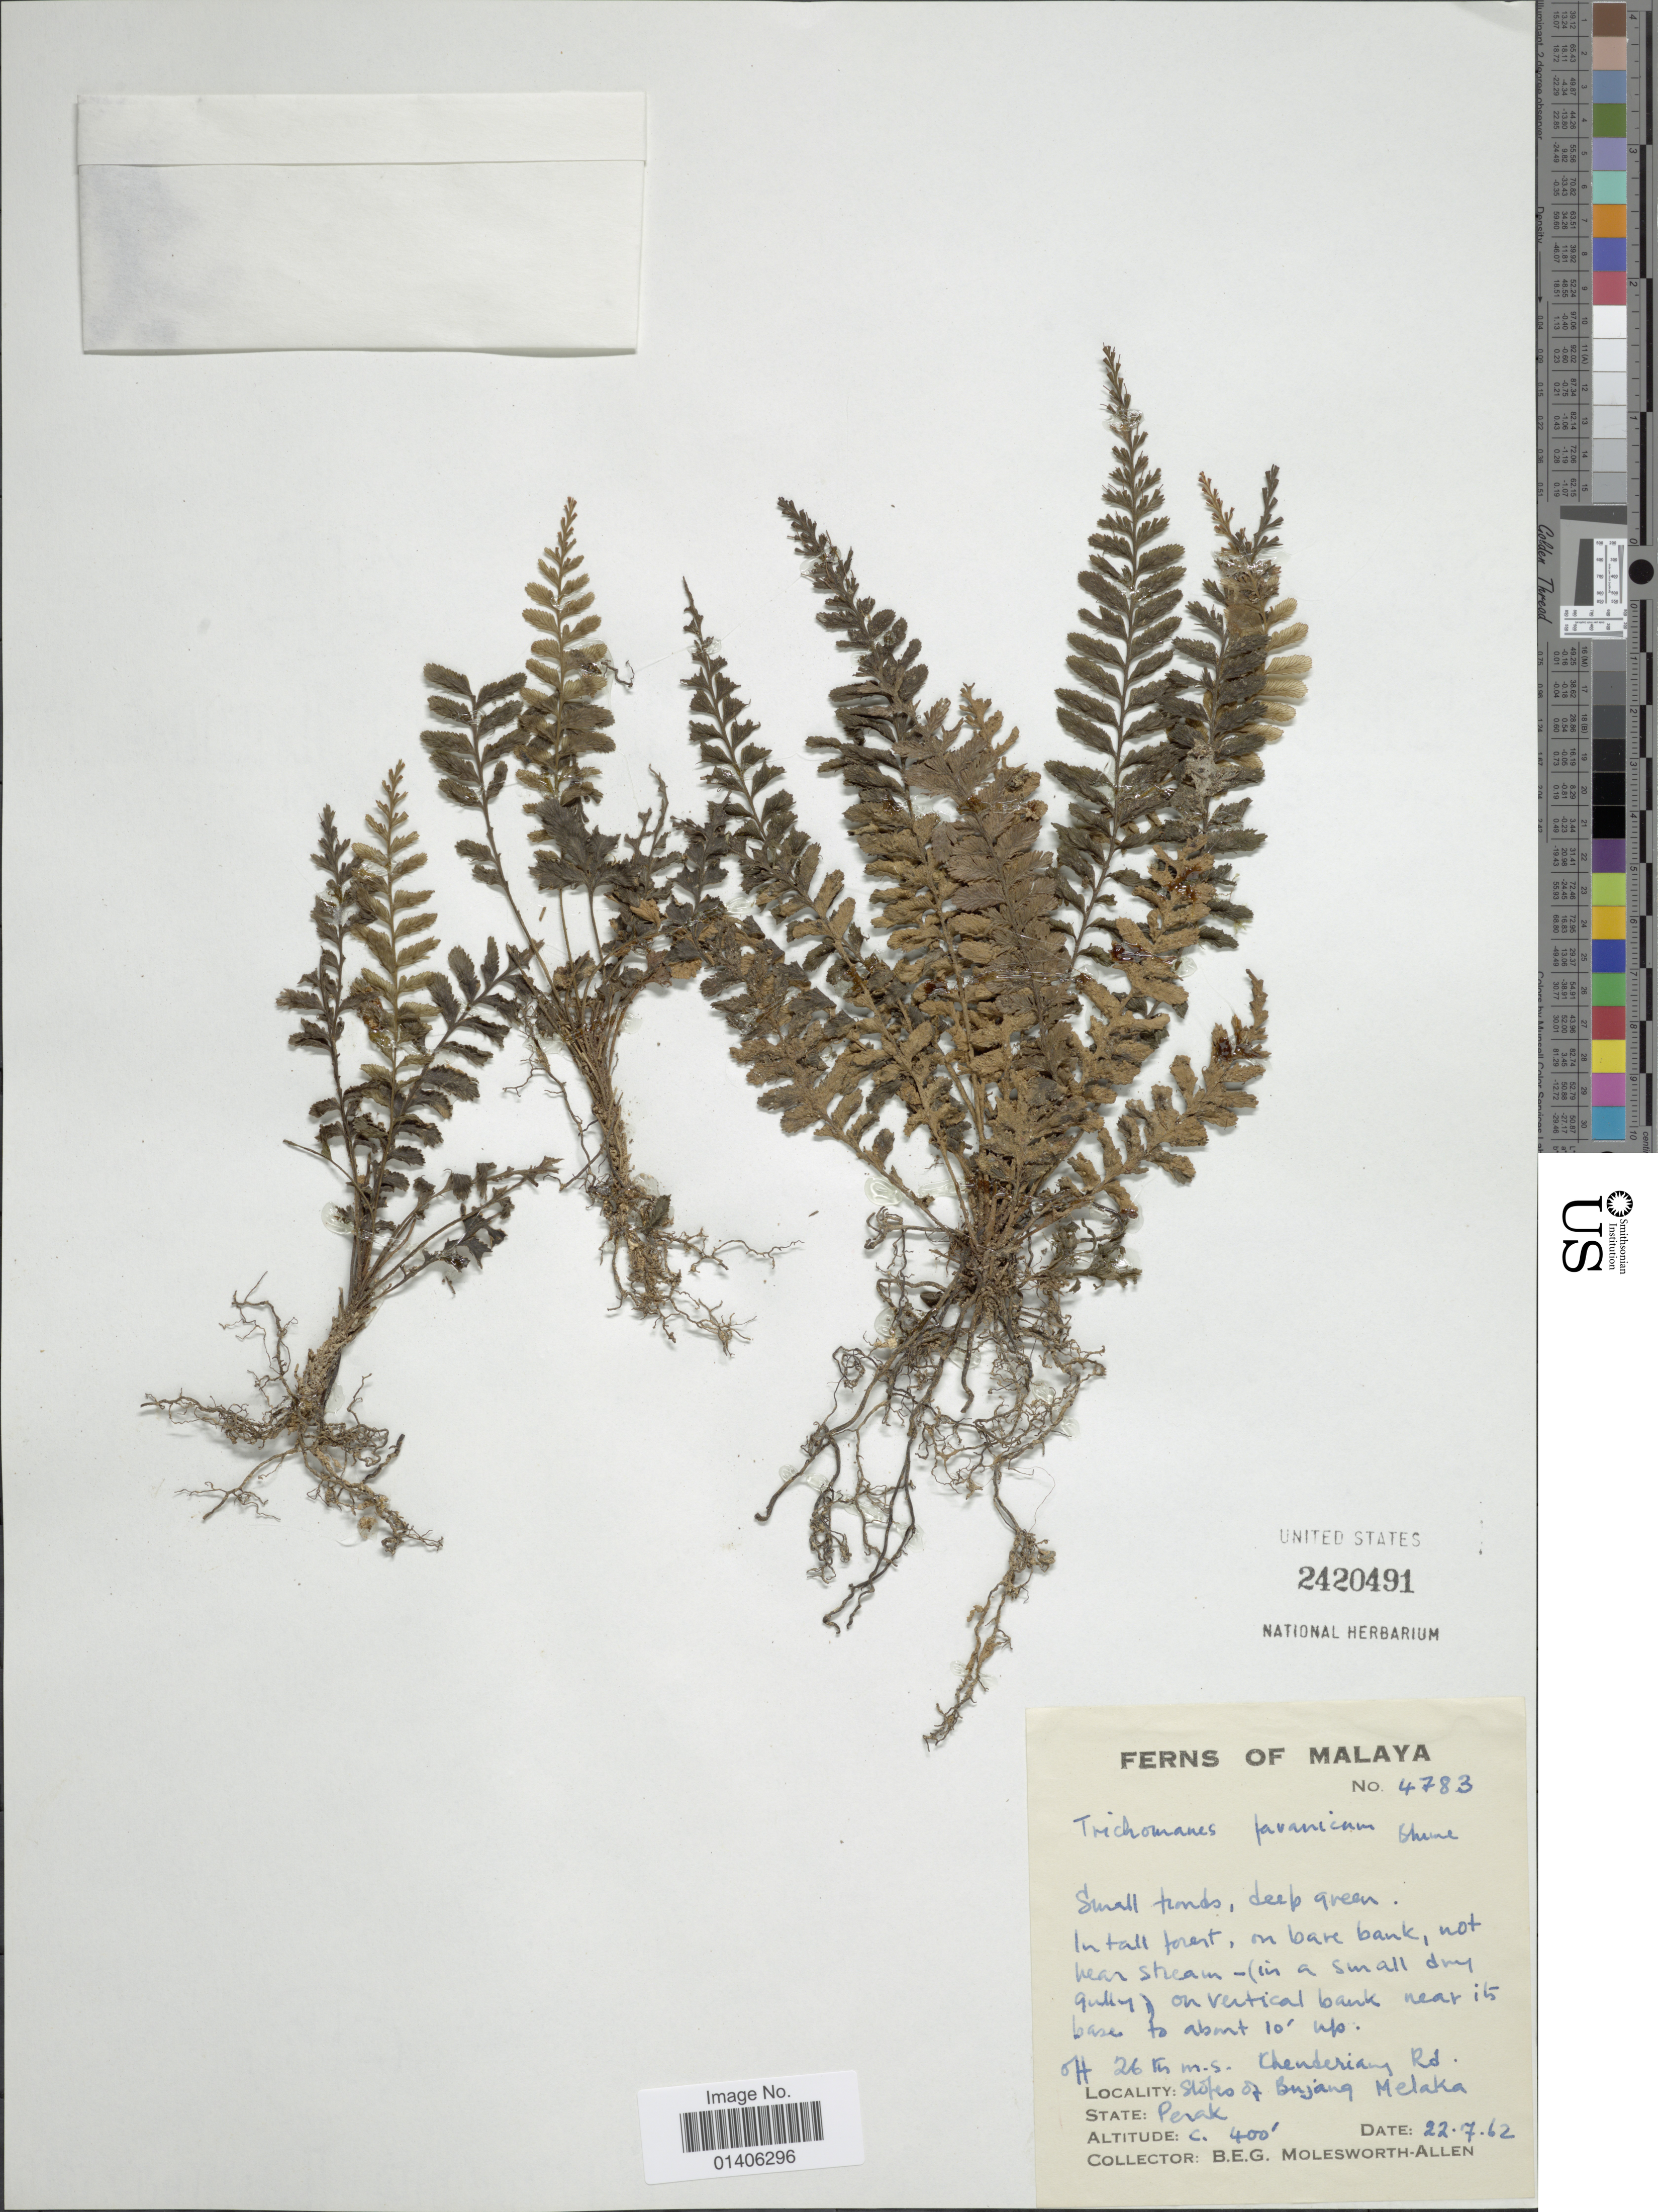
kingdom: Plantae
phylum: Tracheophyta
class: Polypodiopsida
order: Hymenophyllales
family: Hymenophyllaceae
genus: Cephalomanes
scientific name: Cephalomanes javanicum var. javanicum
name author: C. Presl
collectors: B. E. G. Molesworth-Allen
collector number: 4783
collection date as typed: Transcribed d/m/y: 22/7/62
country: Malaysia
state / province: Perak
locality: Chenderiang Rd. Slopes of Bujang Melaka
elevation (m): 122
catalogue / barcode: US 2420491